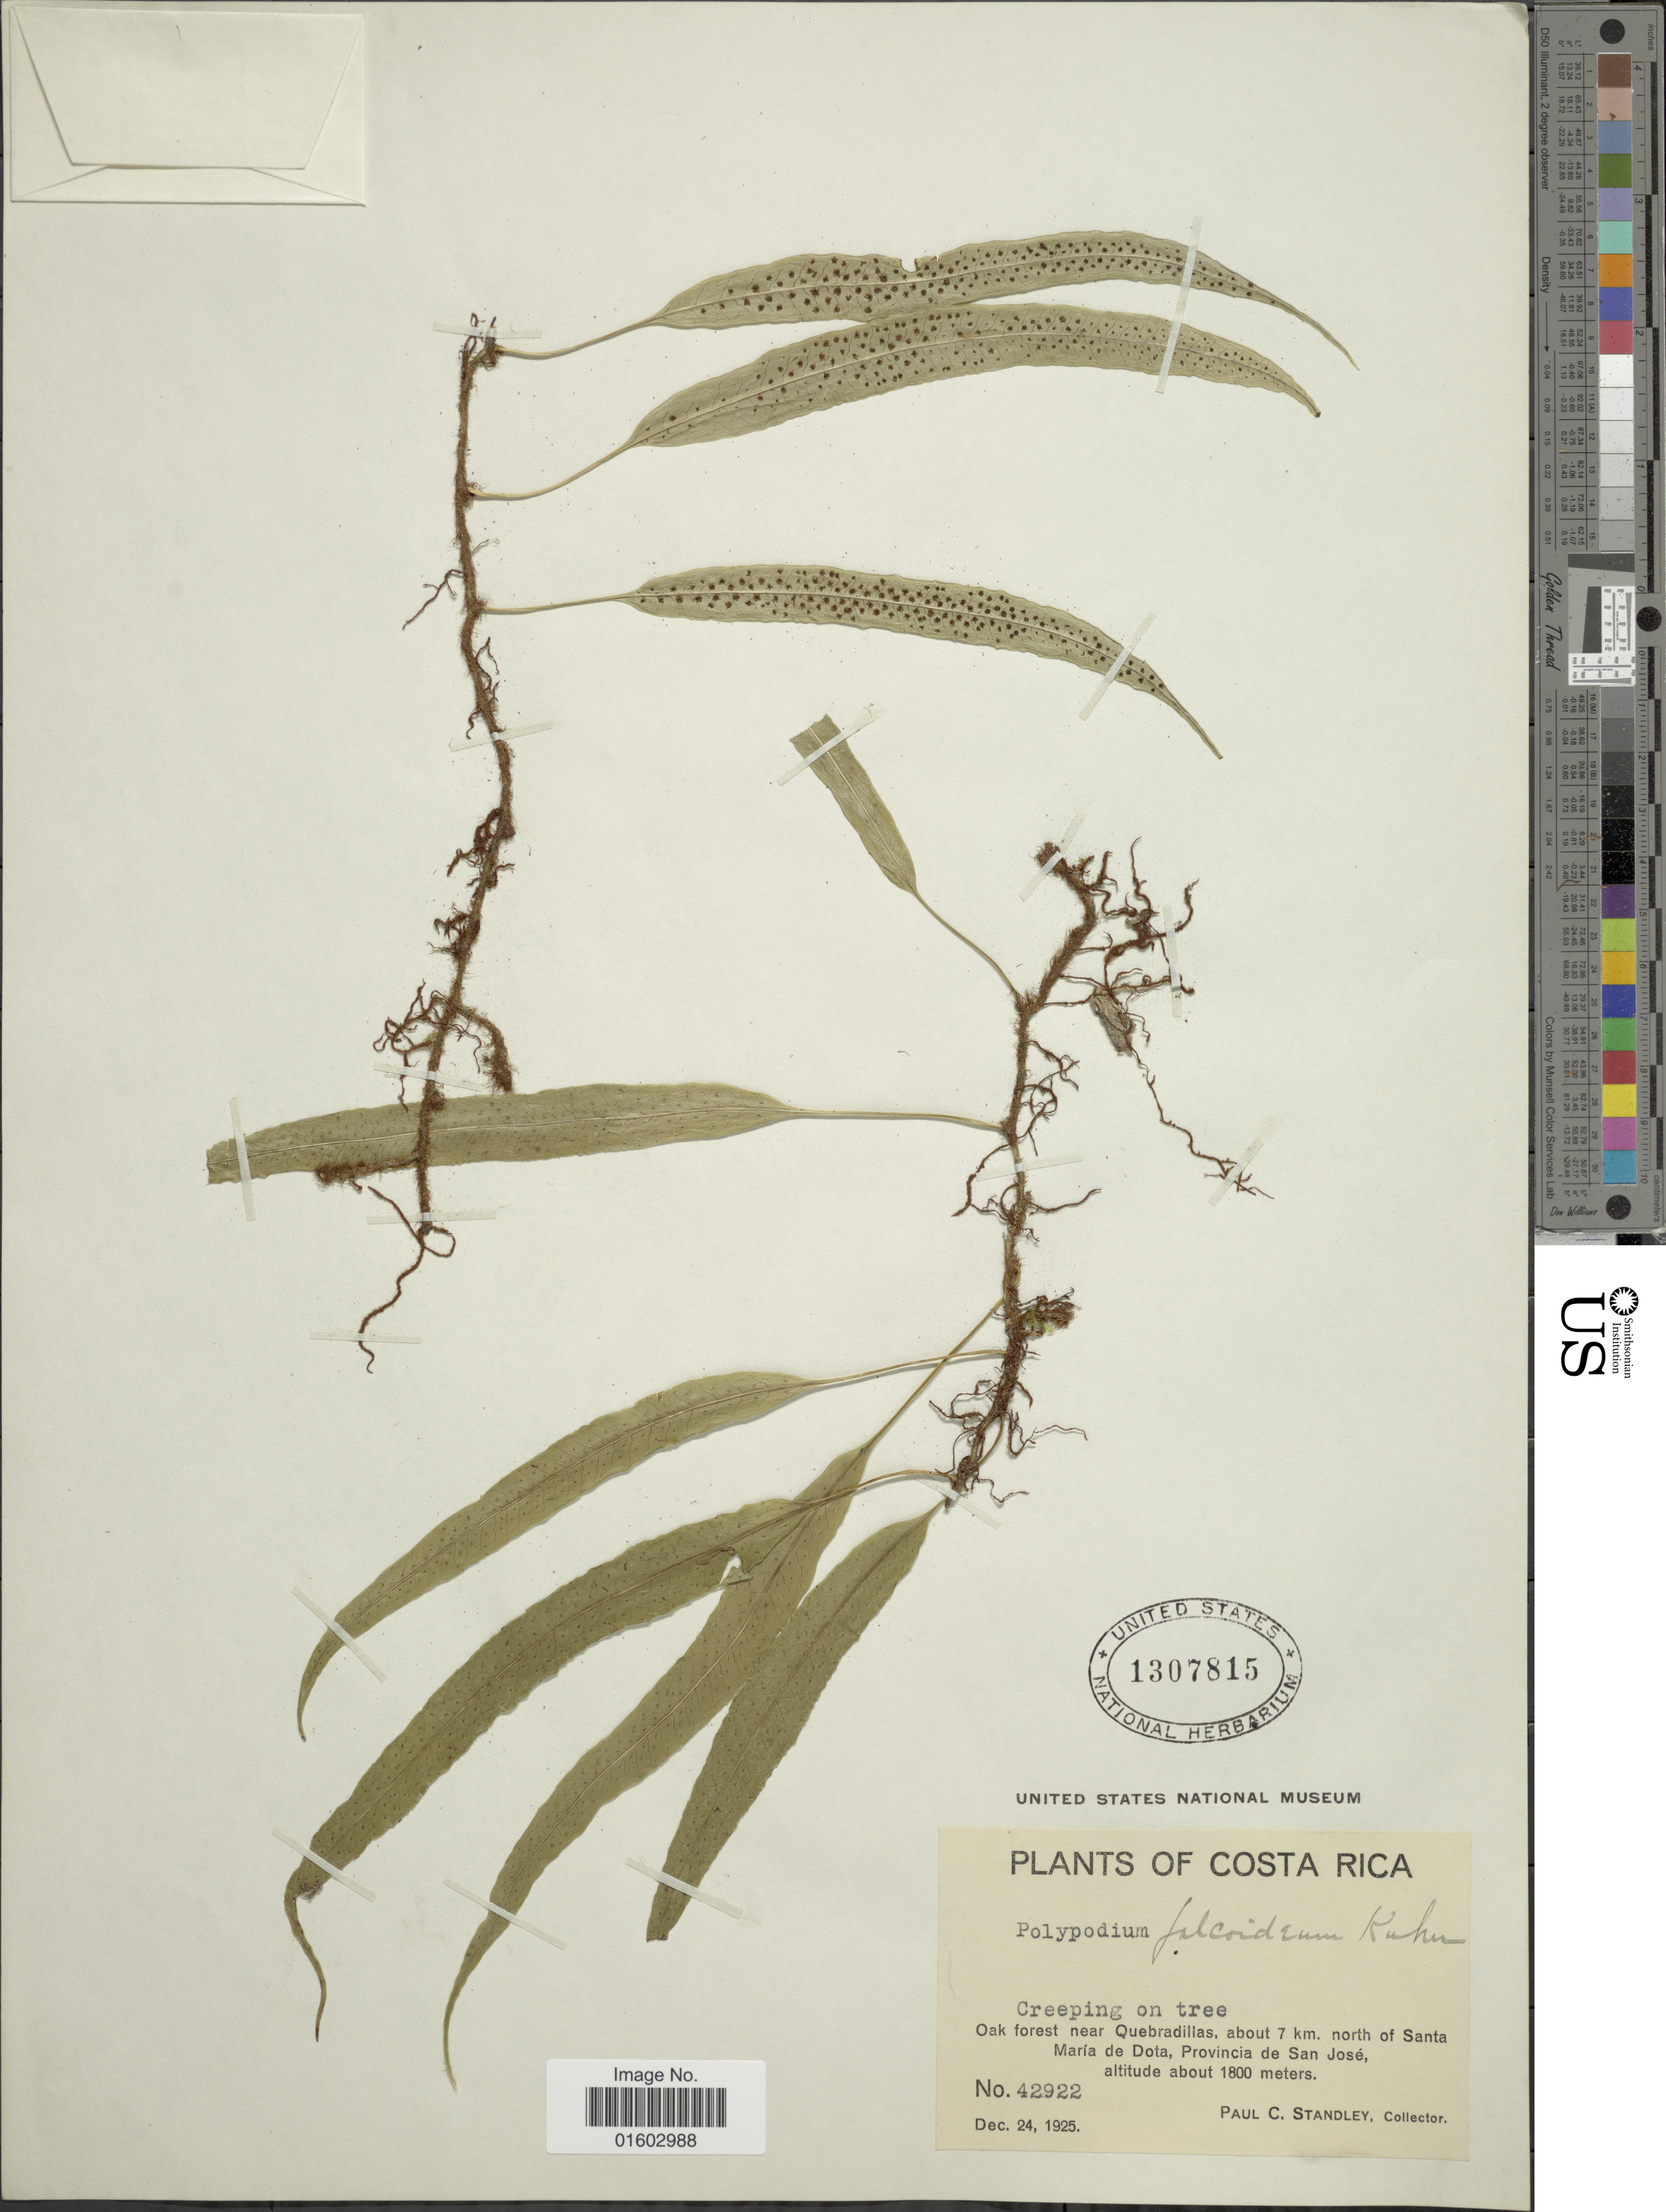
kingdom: Plantae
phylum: Tracheophyta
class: Polypodiopsida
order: Polypodiales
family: Polypodiaceae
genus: Campyloneurum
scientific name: Campyloneurum falcoideum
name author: (Kuhn ex Hieron.) M. Mey. ex Lellinger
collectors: P. C. Standley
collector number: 42922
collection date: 1925-12-24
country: Costa Rica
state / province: San José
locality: Oak forest near Quebradillas, about 7 km. north of Santa maria de Dota, Provincia de San Jose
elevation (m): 1800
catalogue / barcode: US 1307815